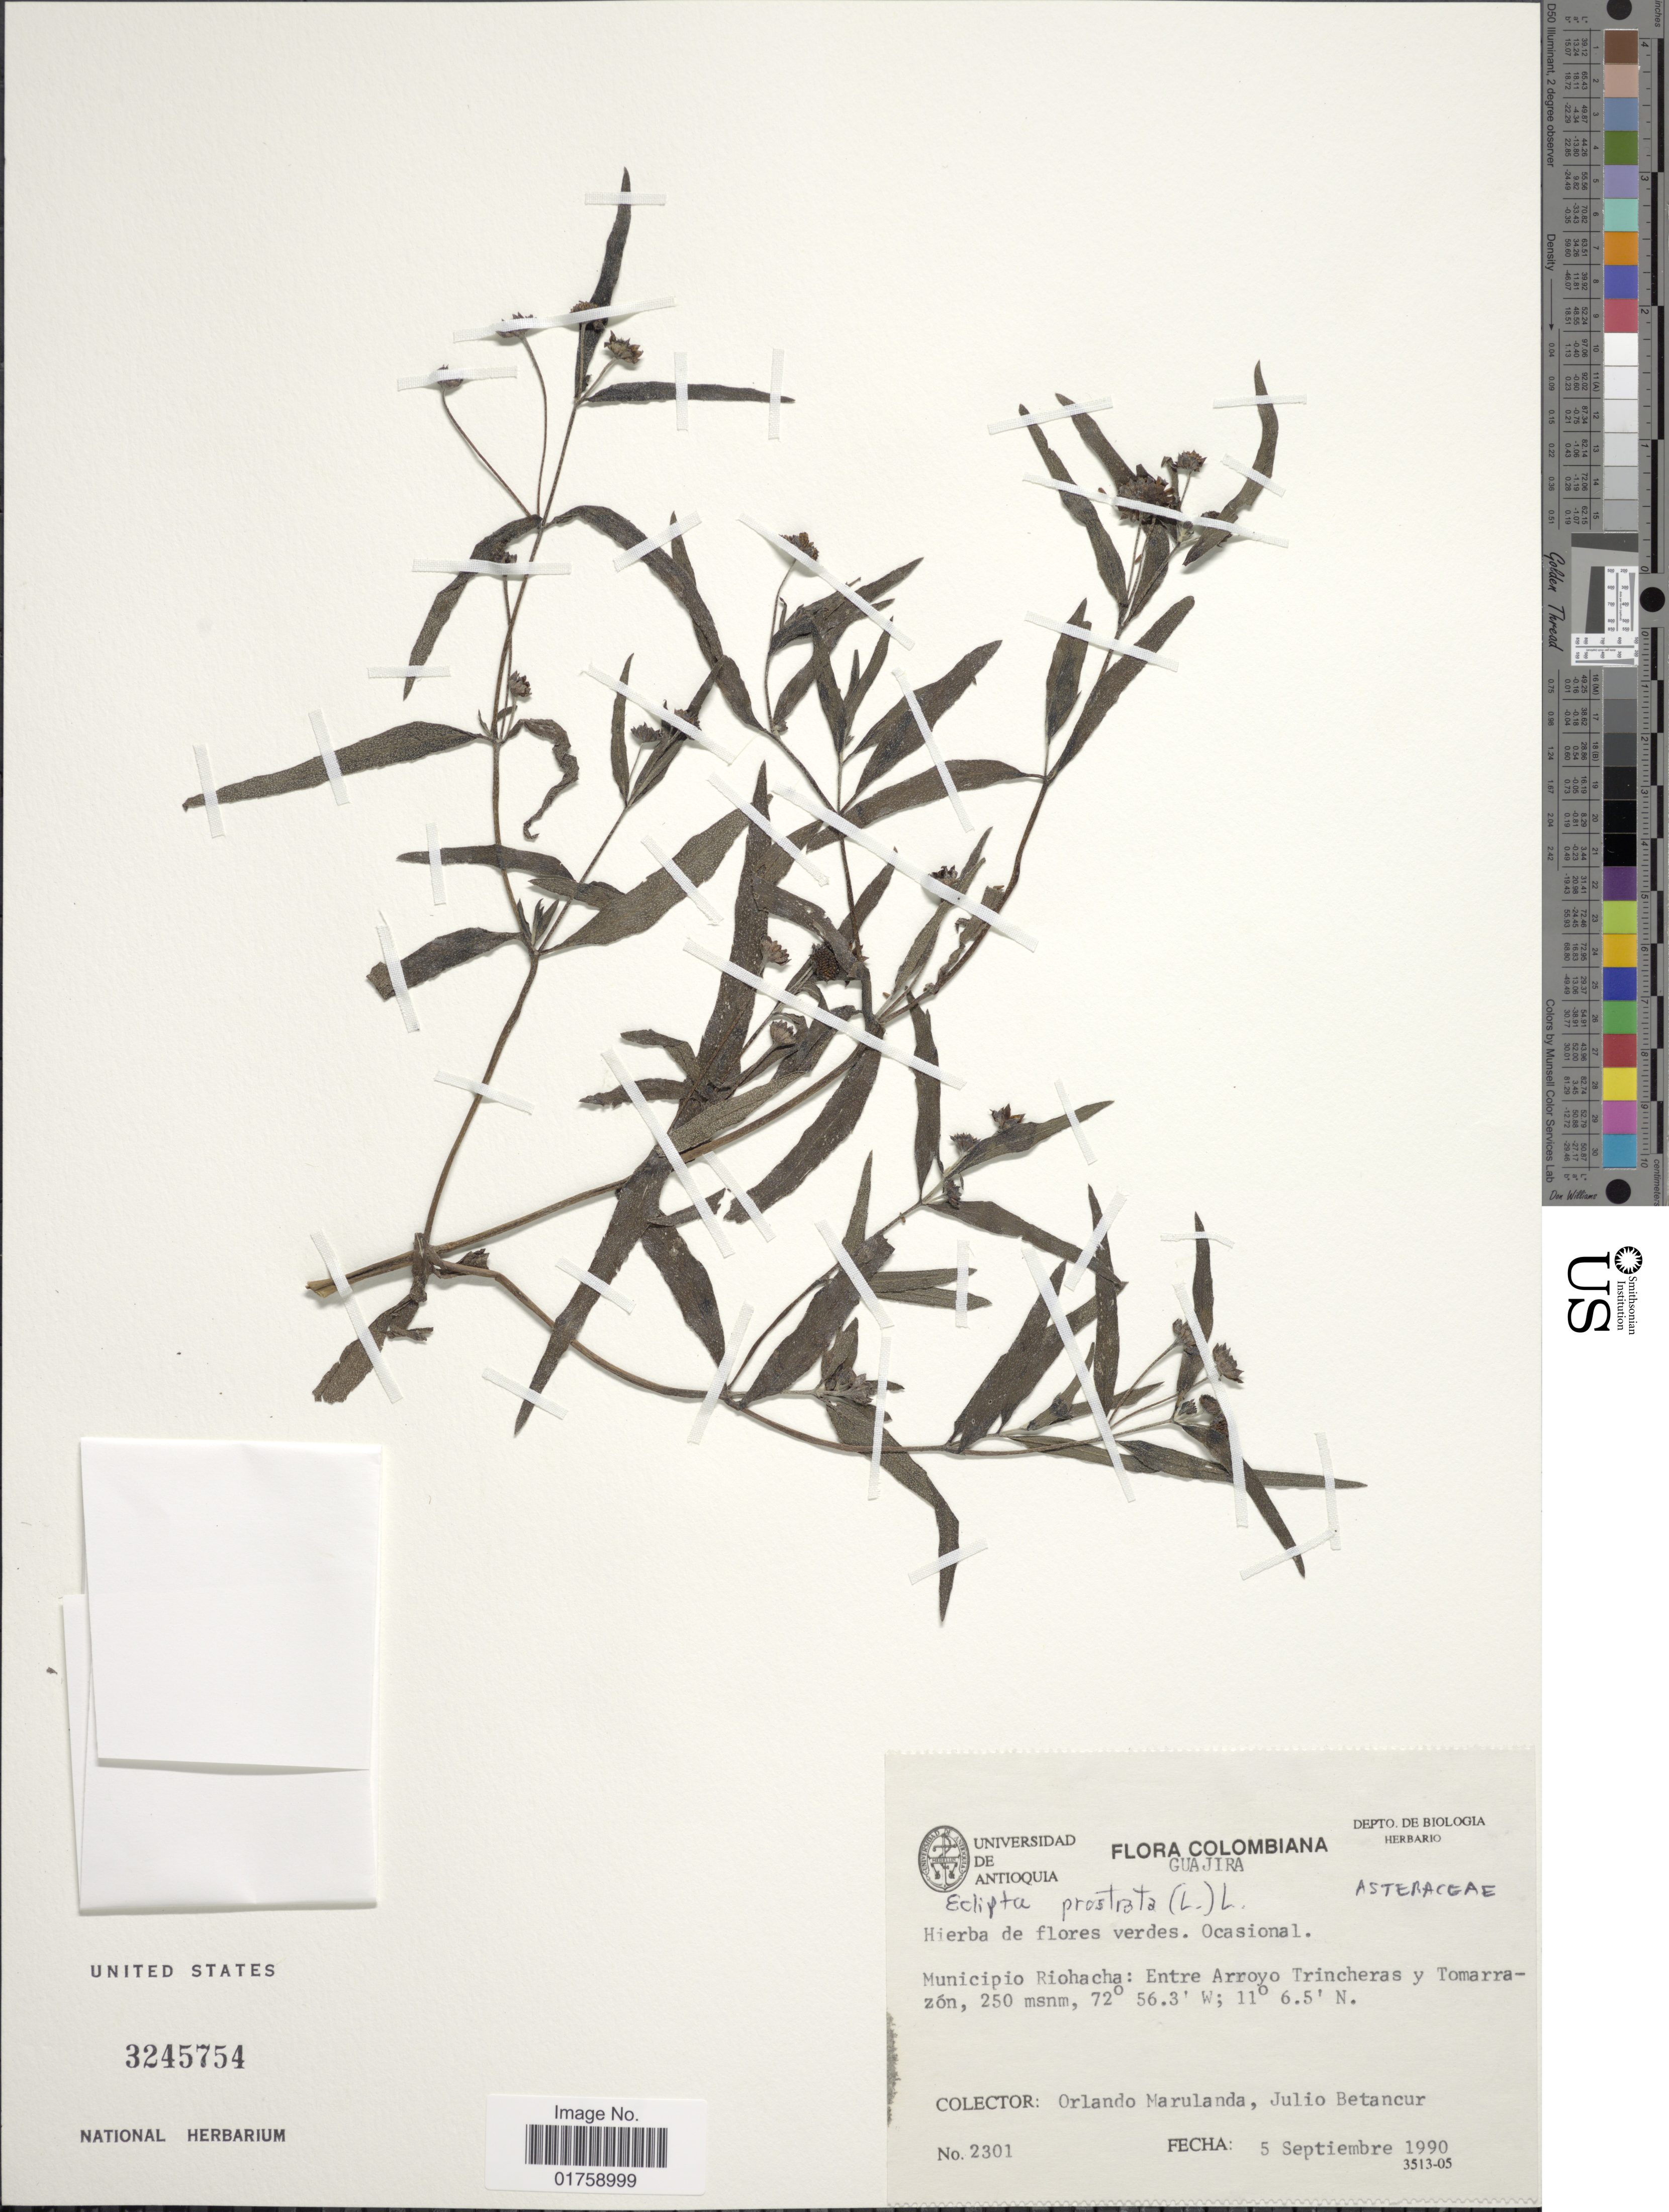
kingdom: Plantae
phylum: Tracheophyta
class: Magnoliopsida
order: Asterales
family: Asteraceae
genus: Eclipta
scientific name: Eclipta prostrata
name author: (L.) L.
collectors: O. Marulanda & J. Betancur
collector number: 2301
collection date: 1990-09-05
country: Colombia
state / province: La Guajira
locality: Colombiana. Guajira. Municipio Riochacha: Entre Arroyo Tricheras y Tomarrazon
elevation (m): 250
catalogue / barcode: US 3245754